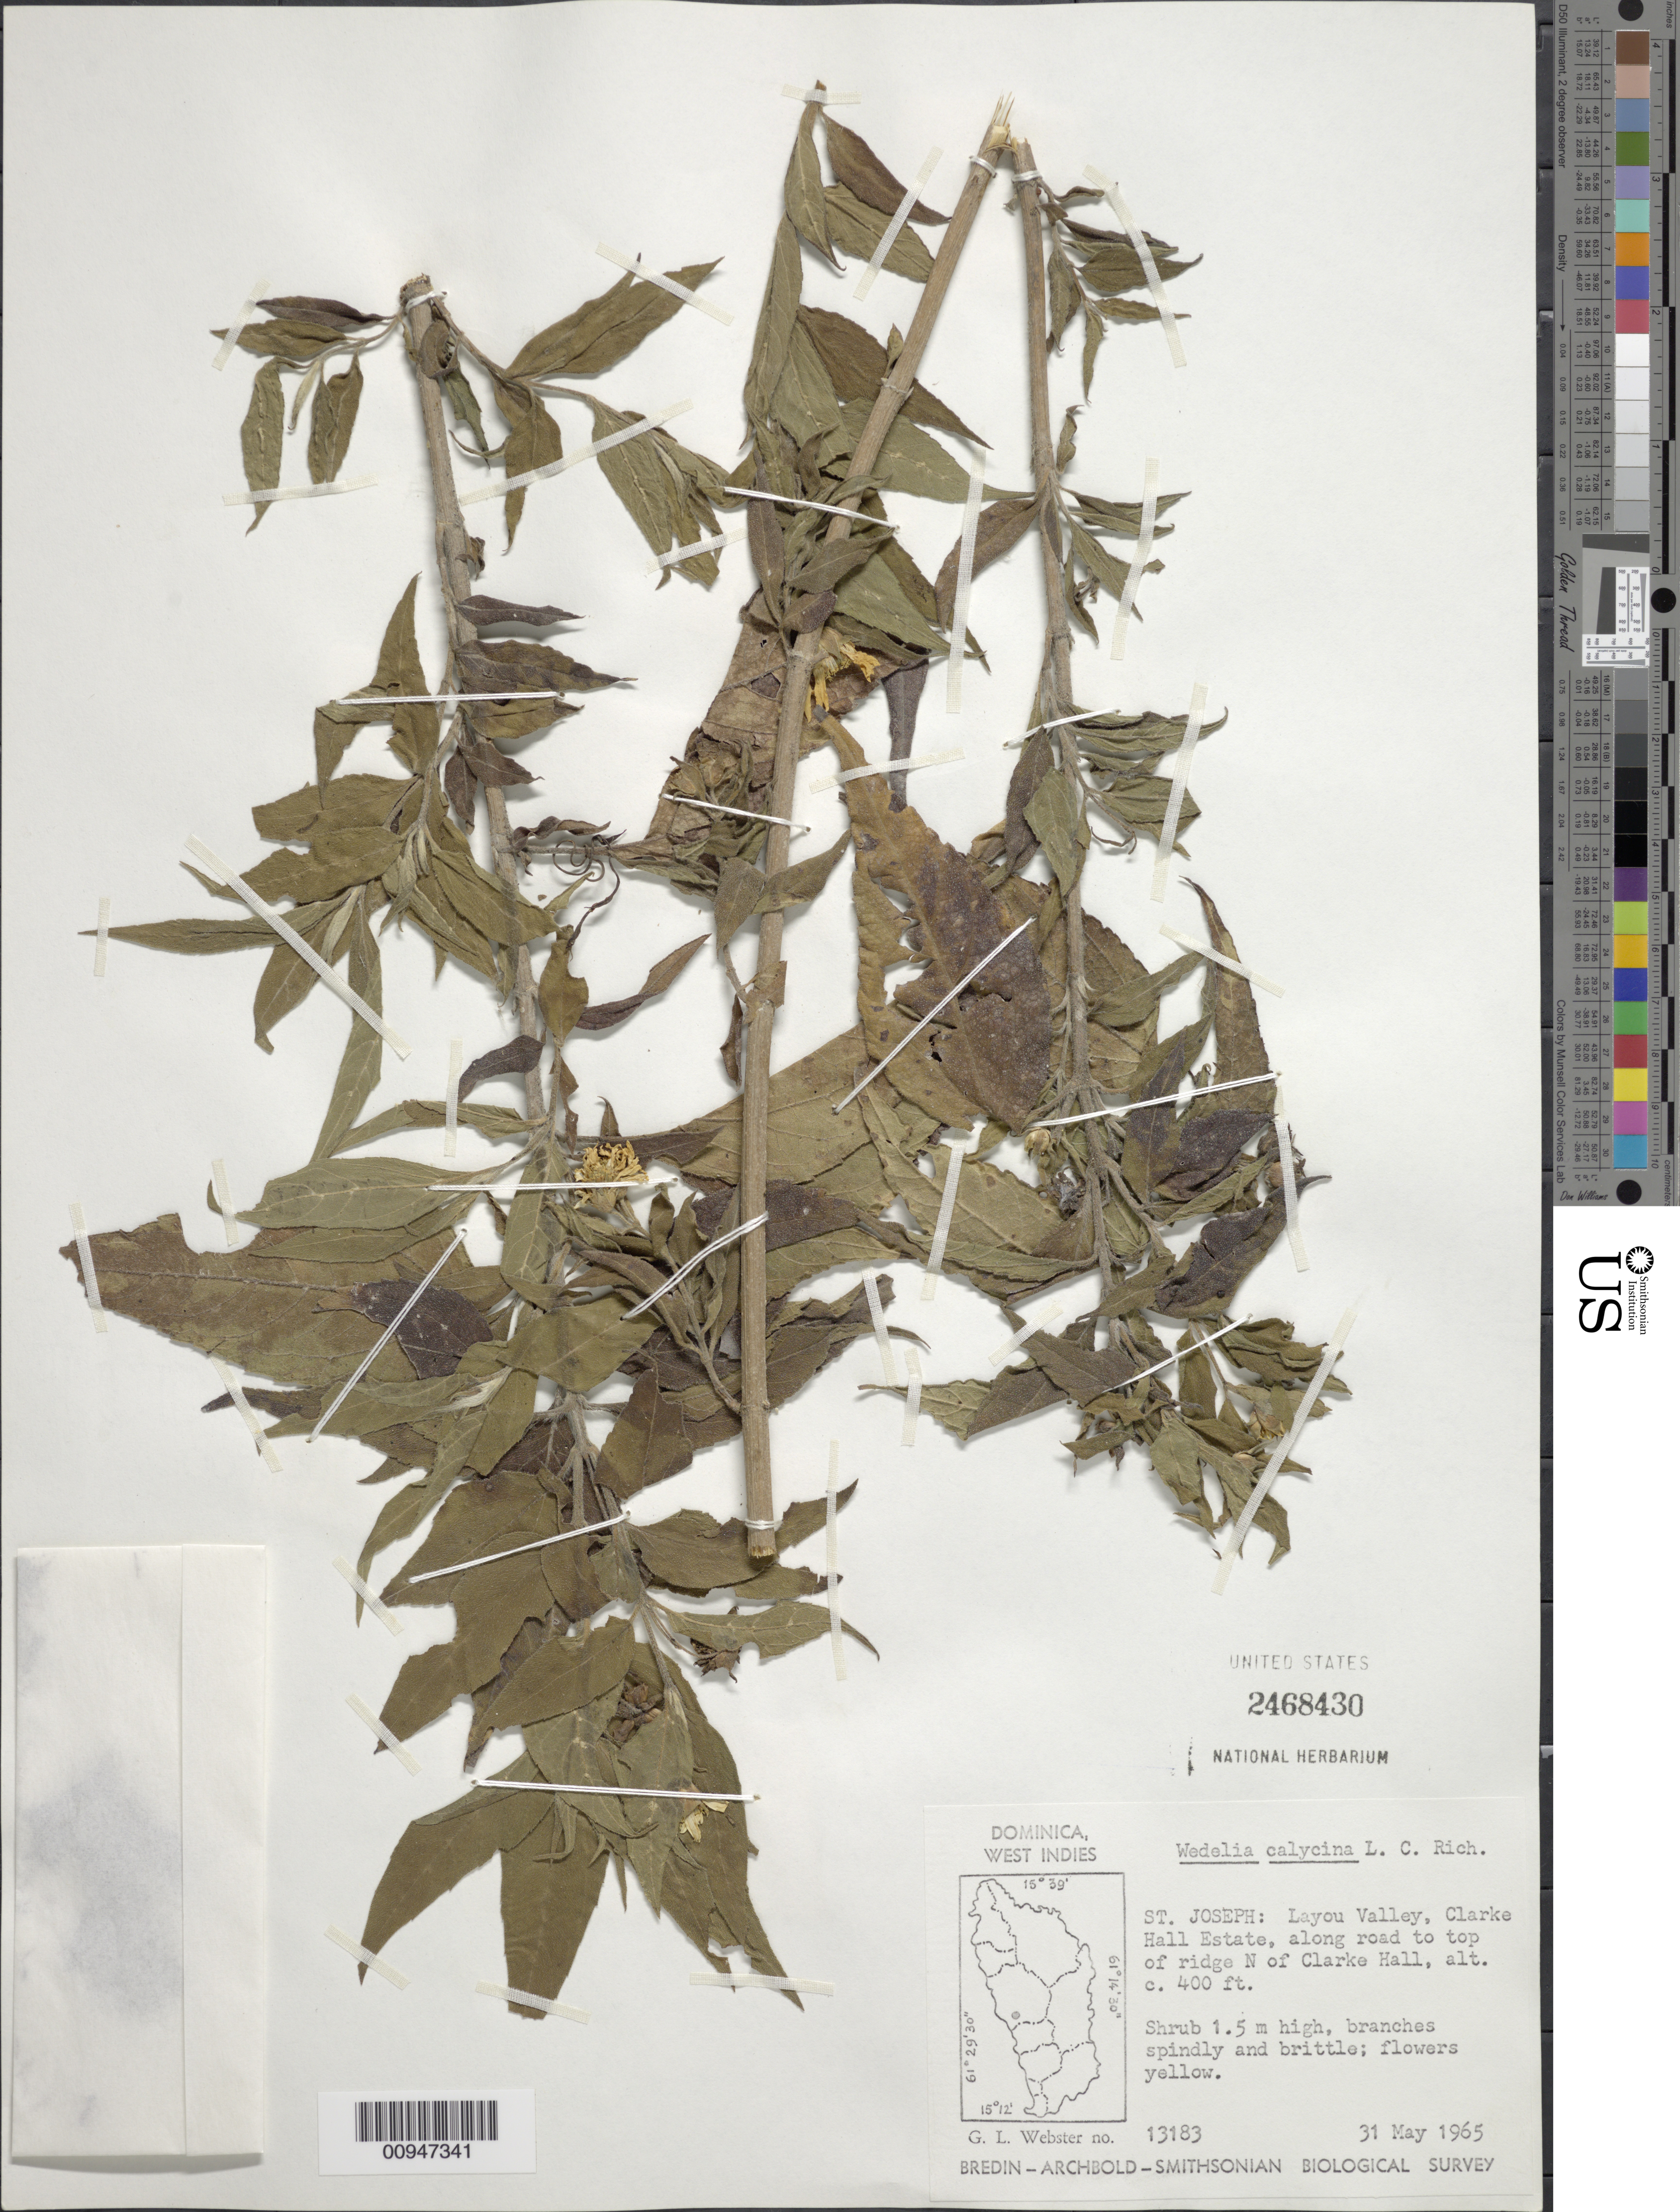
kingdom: Plantae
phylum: Tracheophyta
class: Magnoliopsida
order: Asterales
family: Asteraceae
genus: Wedelia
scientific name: Wedelia calycina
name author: Rich.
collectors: G. L. Webster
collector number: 13183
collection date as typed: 31 May 1965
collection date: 1965-05-31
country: Dominica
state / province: St. Joseph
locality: Layou Valley, Clarke Hall Estate, along road to top of ridge N of Clarke Hill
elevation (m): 122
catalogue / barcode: US 2468430